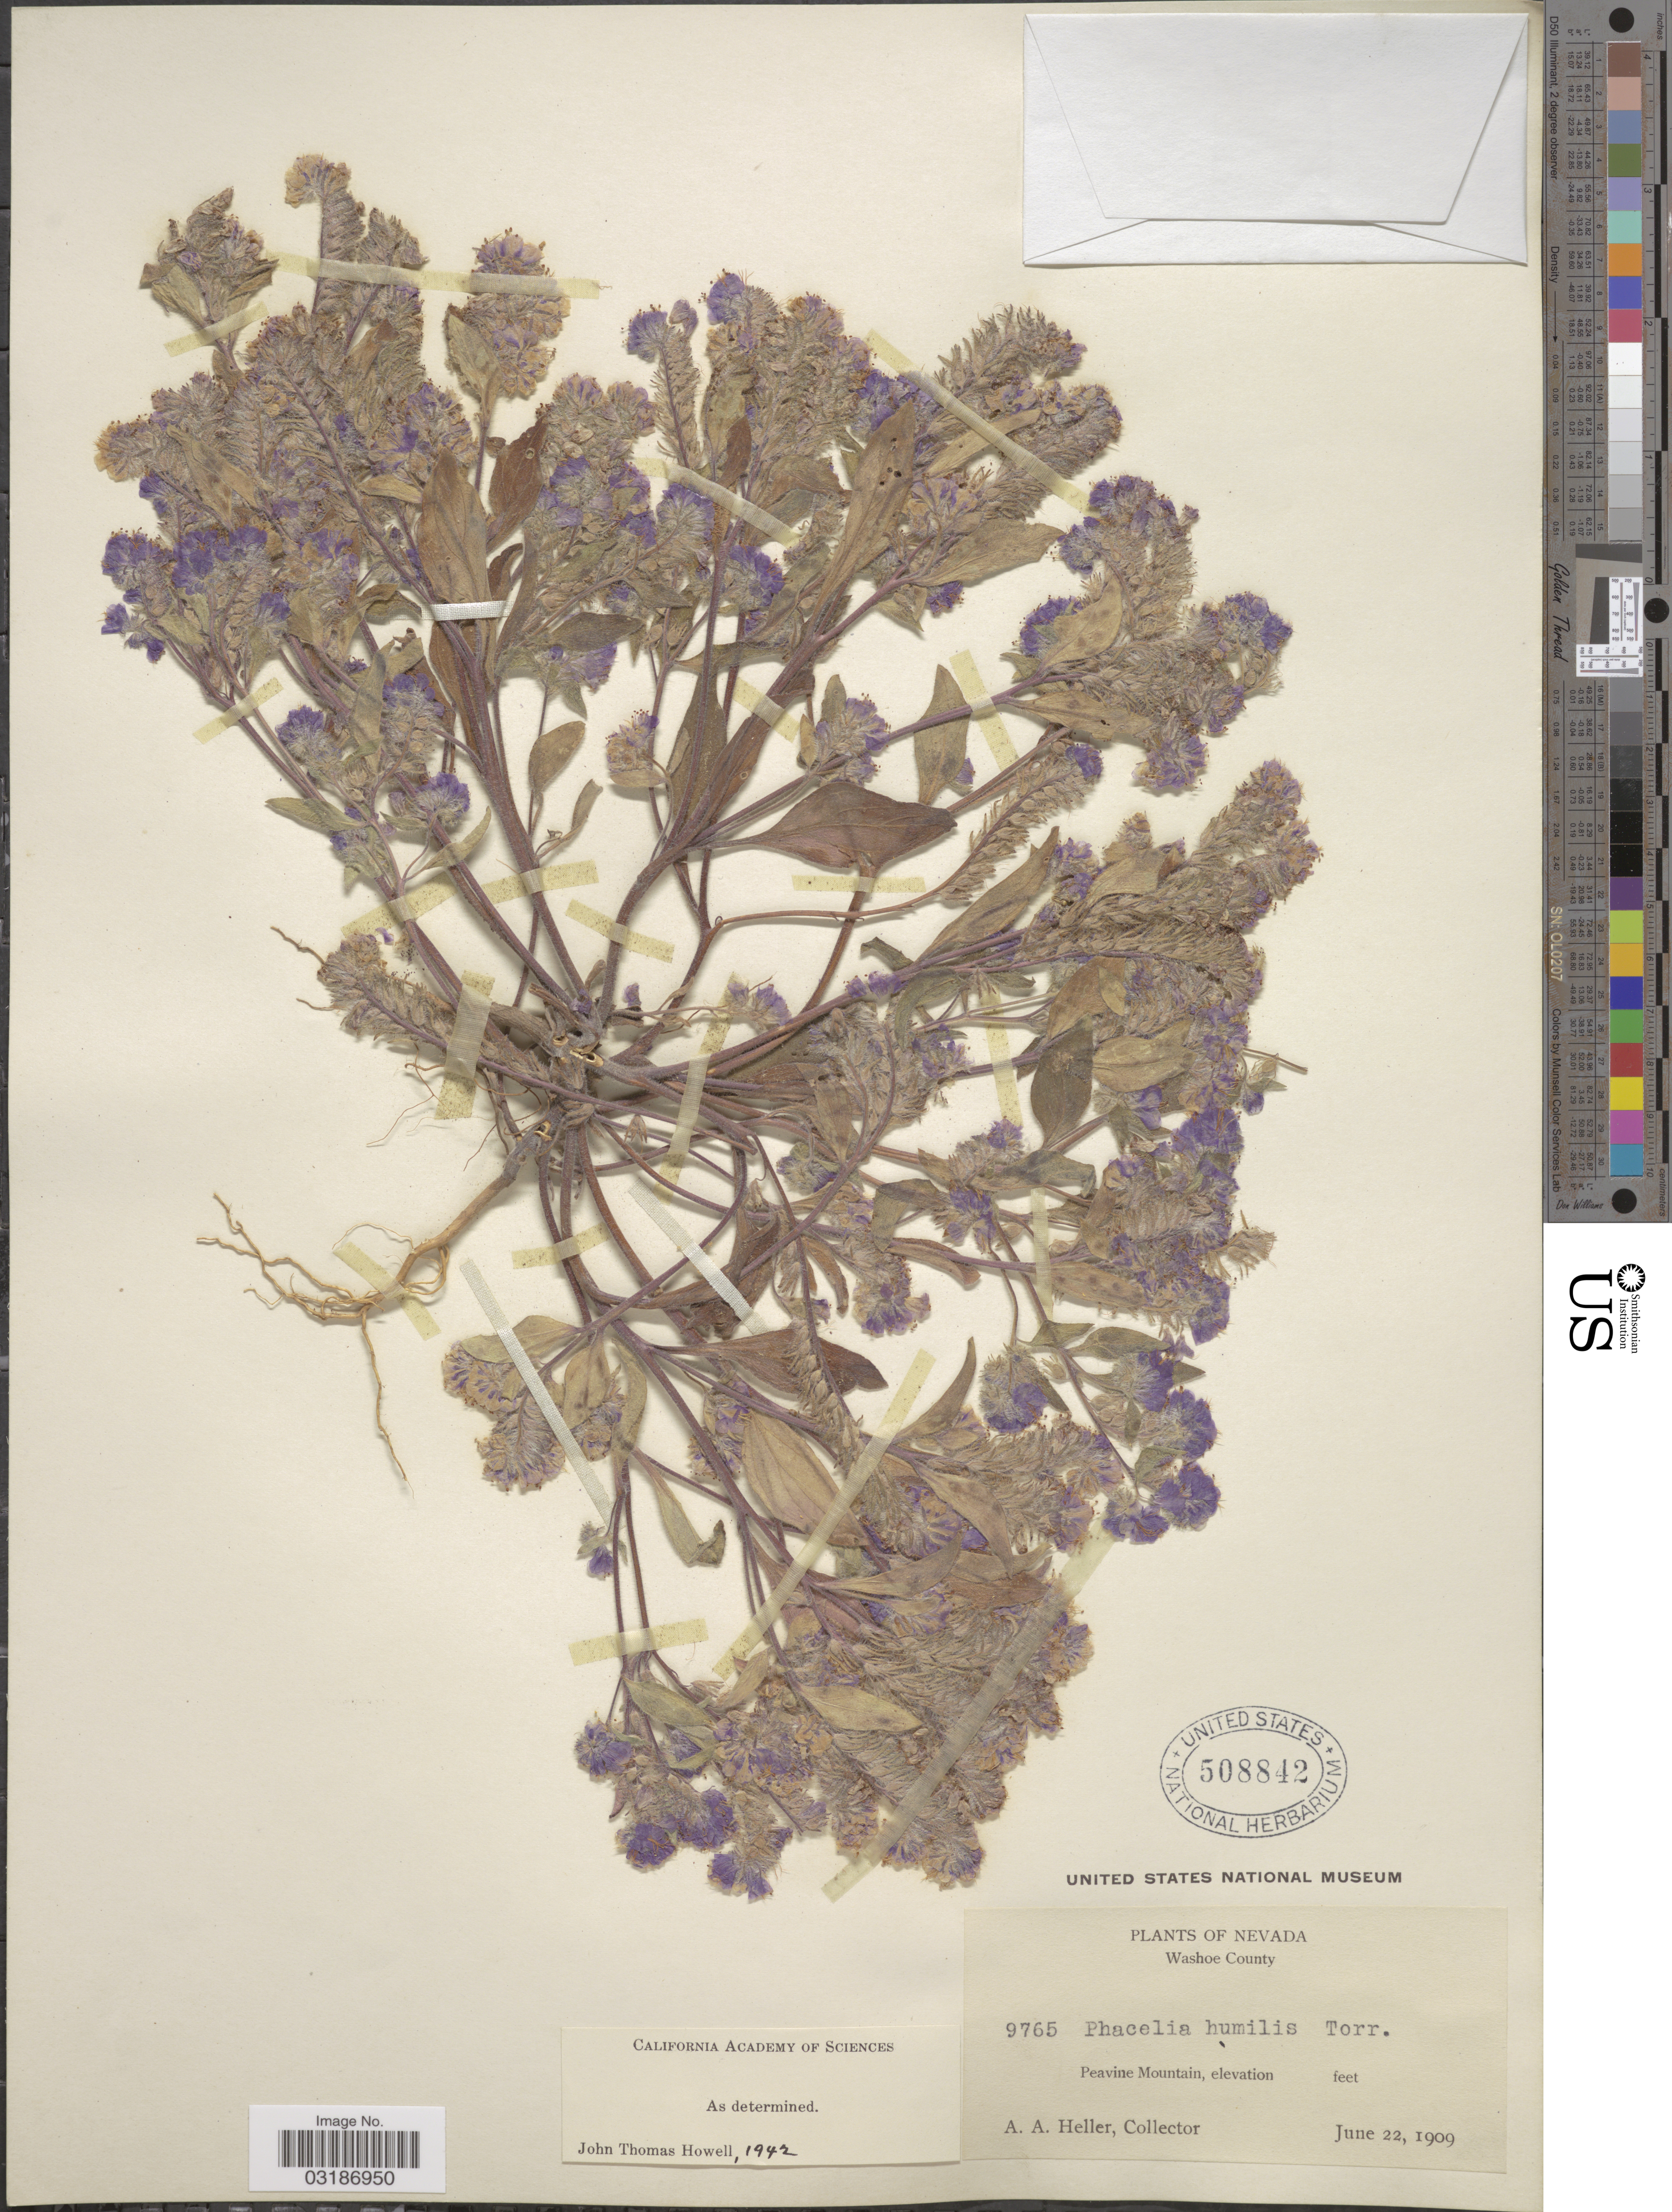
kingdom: Plantae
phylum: Tracheophyta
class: Magnoliopsida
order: Boraginales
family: Hydrophyllaceae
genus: Phacelia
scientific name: Phacelia humilis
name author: Torr. & A. Gray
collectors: A. A. Heller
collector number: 9765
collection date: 1909-06-22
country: United States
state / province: Nevada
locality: Washoe County. Peavine Mountain.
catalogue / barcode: US 508842